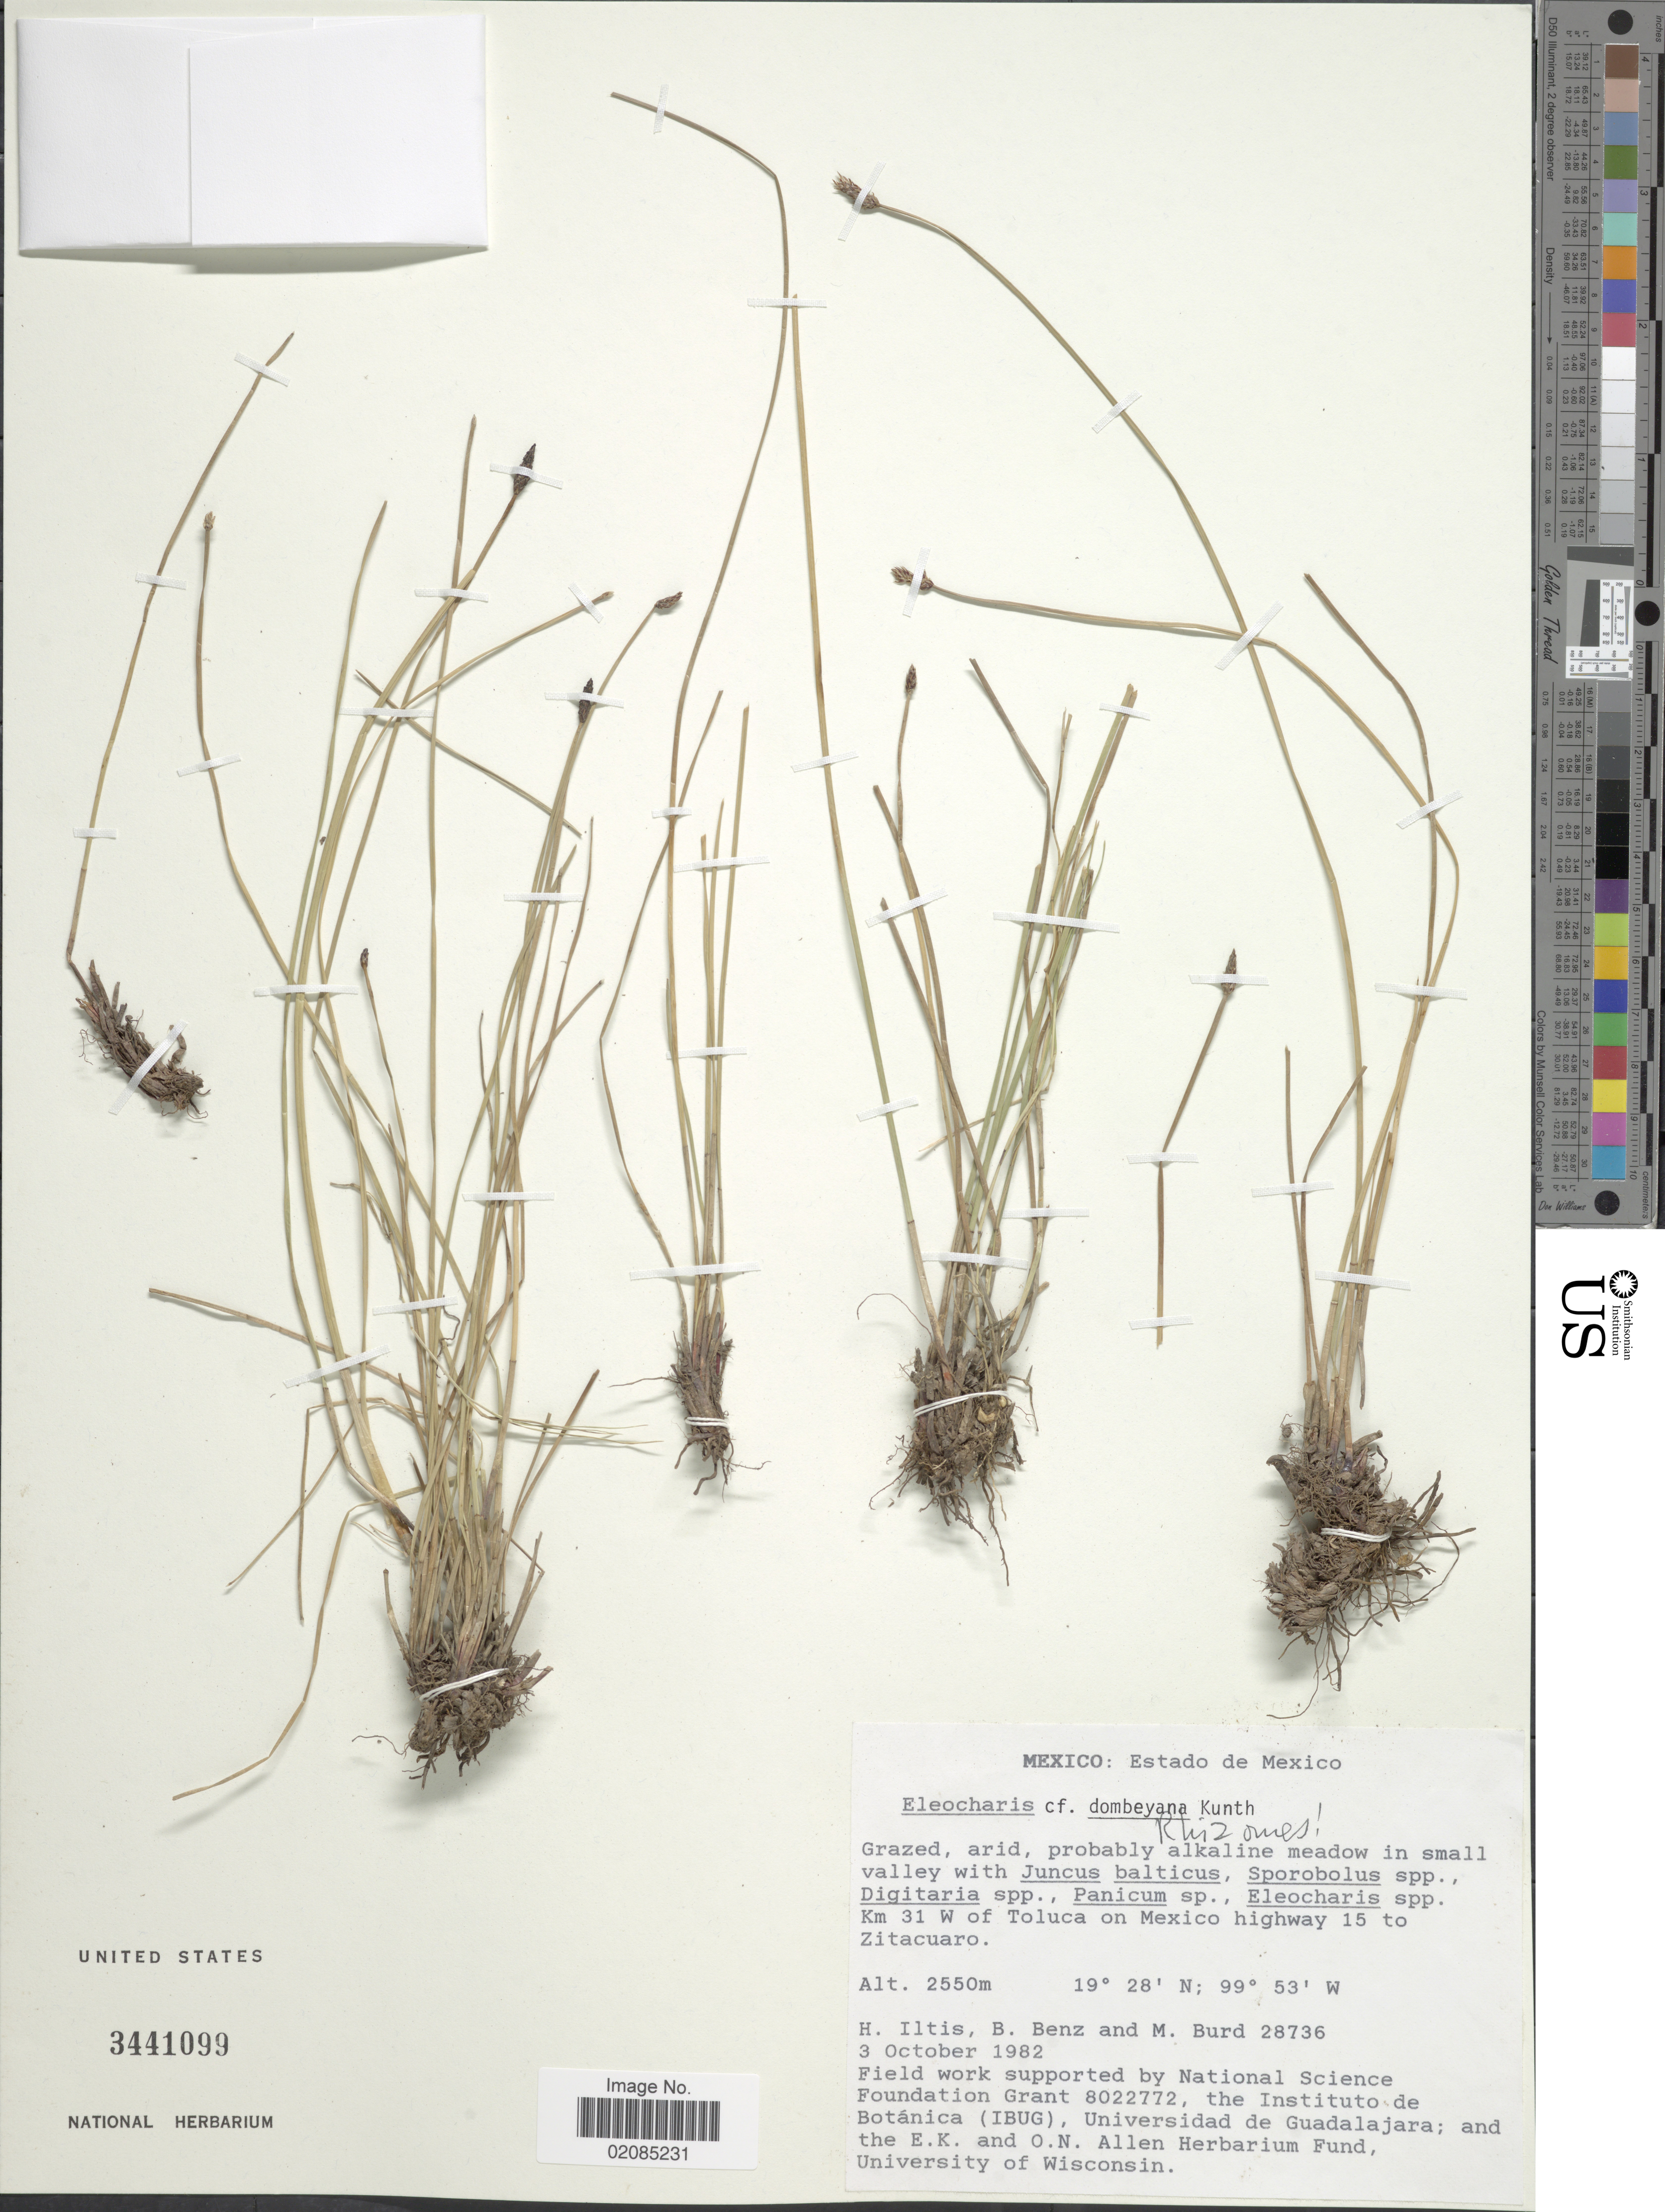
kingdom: Plantae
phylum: Tracheophyta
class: Liliopsida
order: Poales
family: Cyperaceae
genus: Eleocharis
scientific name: Eleocharis dombeyana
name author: Kunth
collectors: H. Iltis, B. Benz & M. Burd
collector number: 28736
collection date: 1982-10-03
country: Mexico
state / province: México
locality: Estado de Mexico. Km 31 W of Toluca on Mexico highway 15 to Zitacuaro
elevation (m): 2550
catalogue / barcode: US 3441099